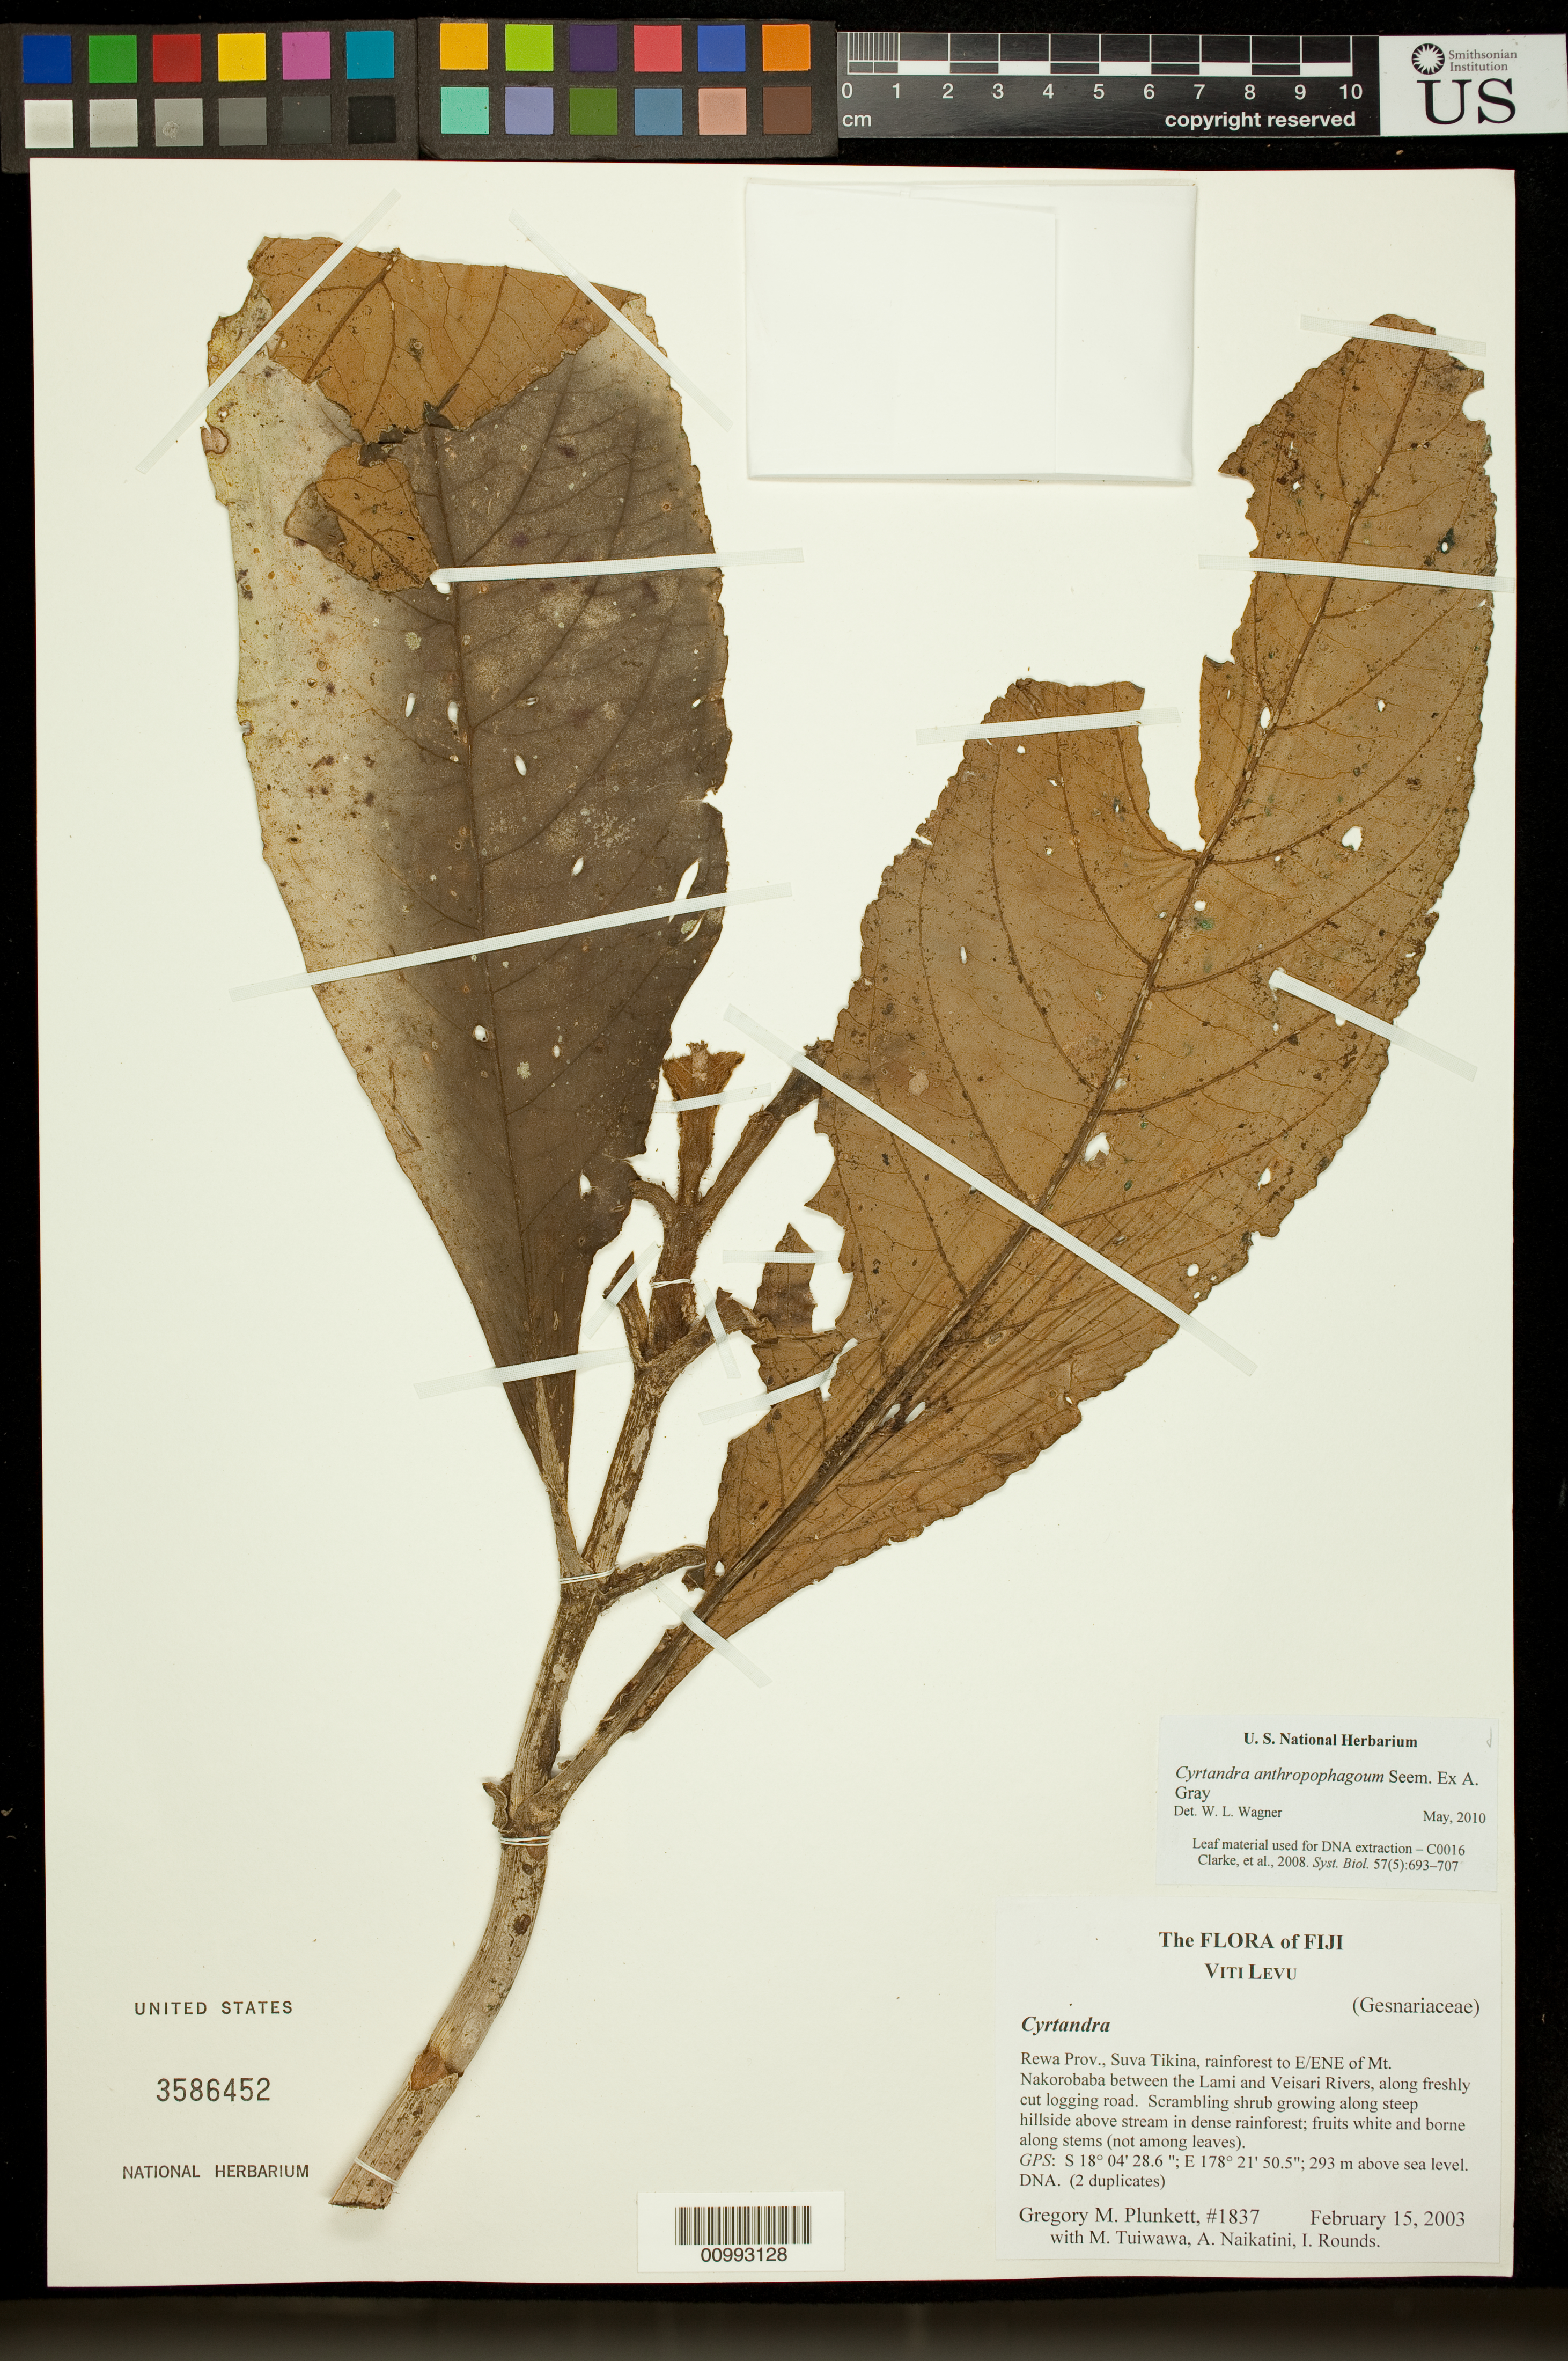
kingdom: Plantae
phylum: Tracheophyta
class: Magnoliopsida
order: Lamiales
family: Gesneriaceae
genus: Cyrtandra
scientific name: Cyrtandra anthropophagorum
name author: Seem. ex A. Gray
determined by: Johnson, Melissa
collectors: G. M. Plunkett & et al.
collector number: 1837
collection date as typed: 15 Feb 2003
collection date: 2003-02-15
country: Fiji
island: Viti Levu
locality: Rewa Prov., Suva Tikina, rainforest to E/ENE of Mt. Nakorobaba between the Lami and Veisari Rivers, along freshy cut logging road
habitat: growing along steep hillside above stream in dense rainforest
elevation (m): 293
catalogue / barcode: US 3586452